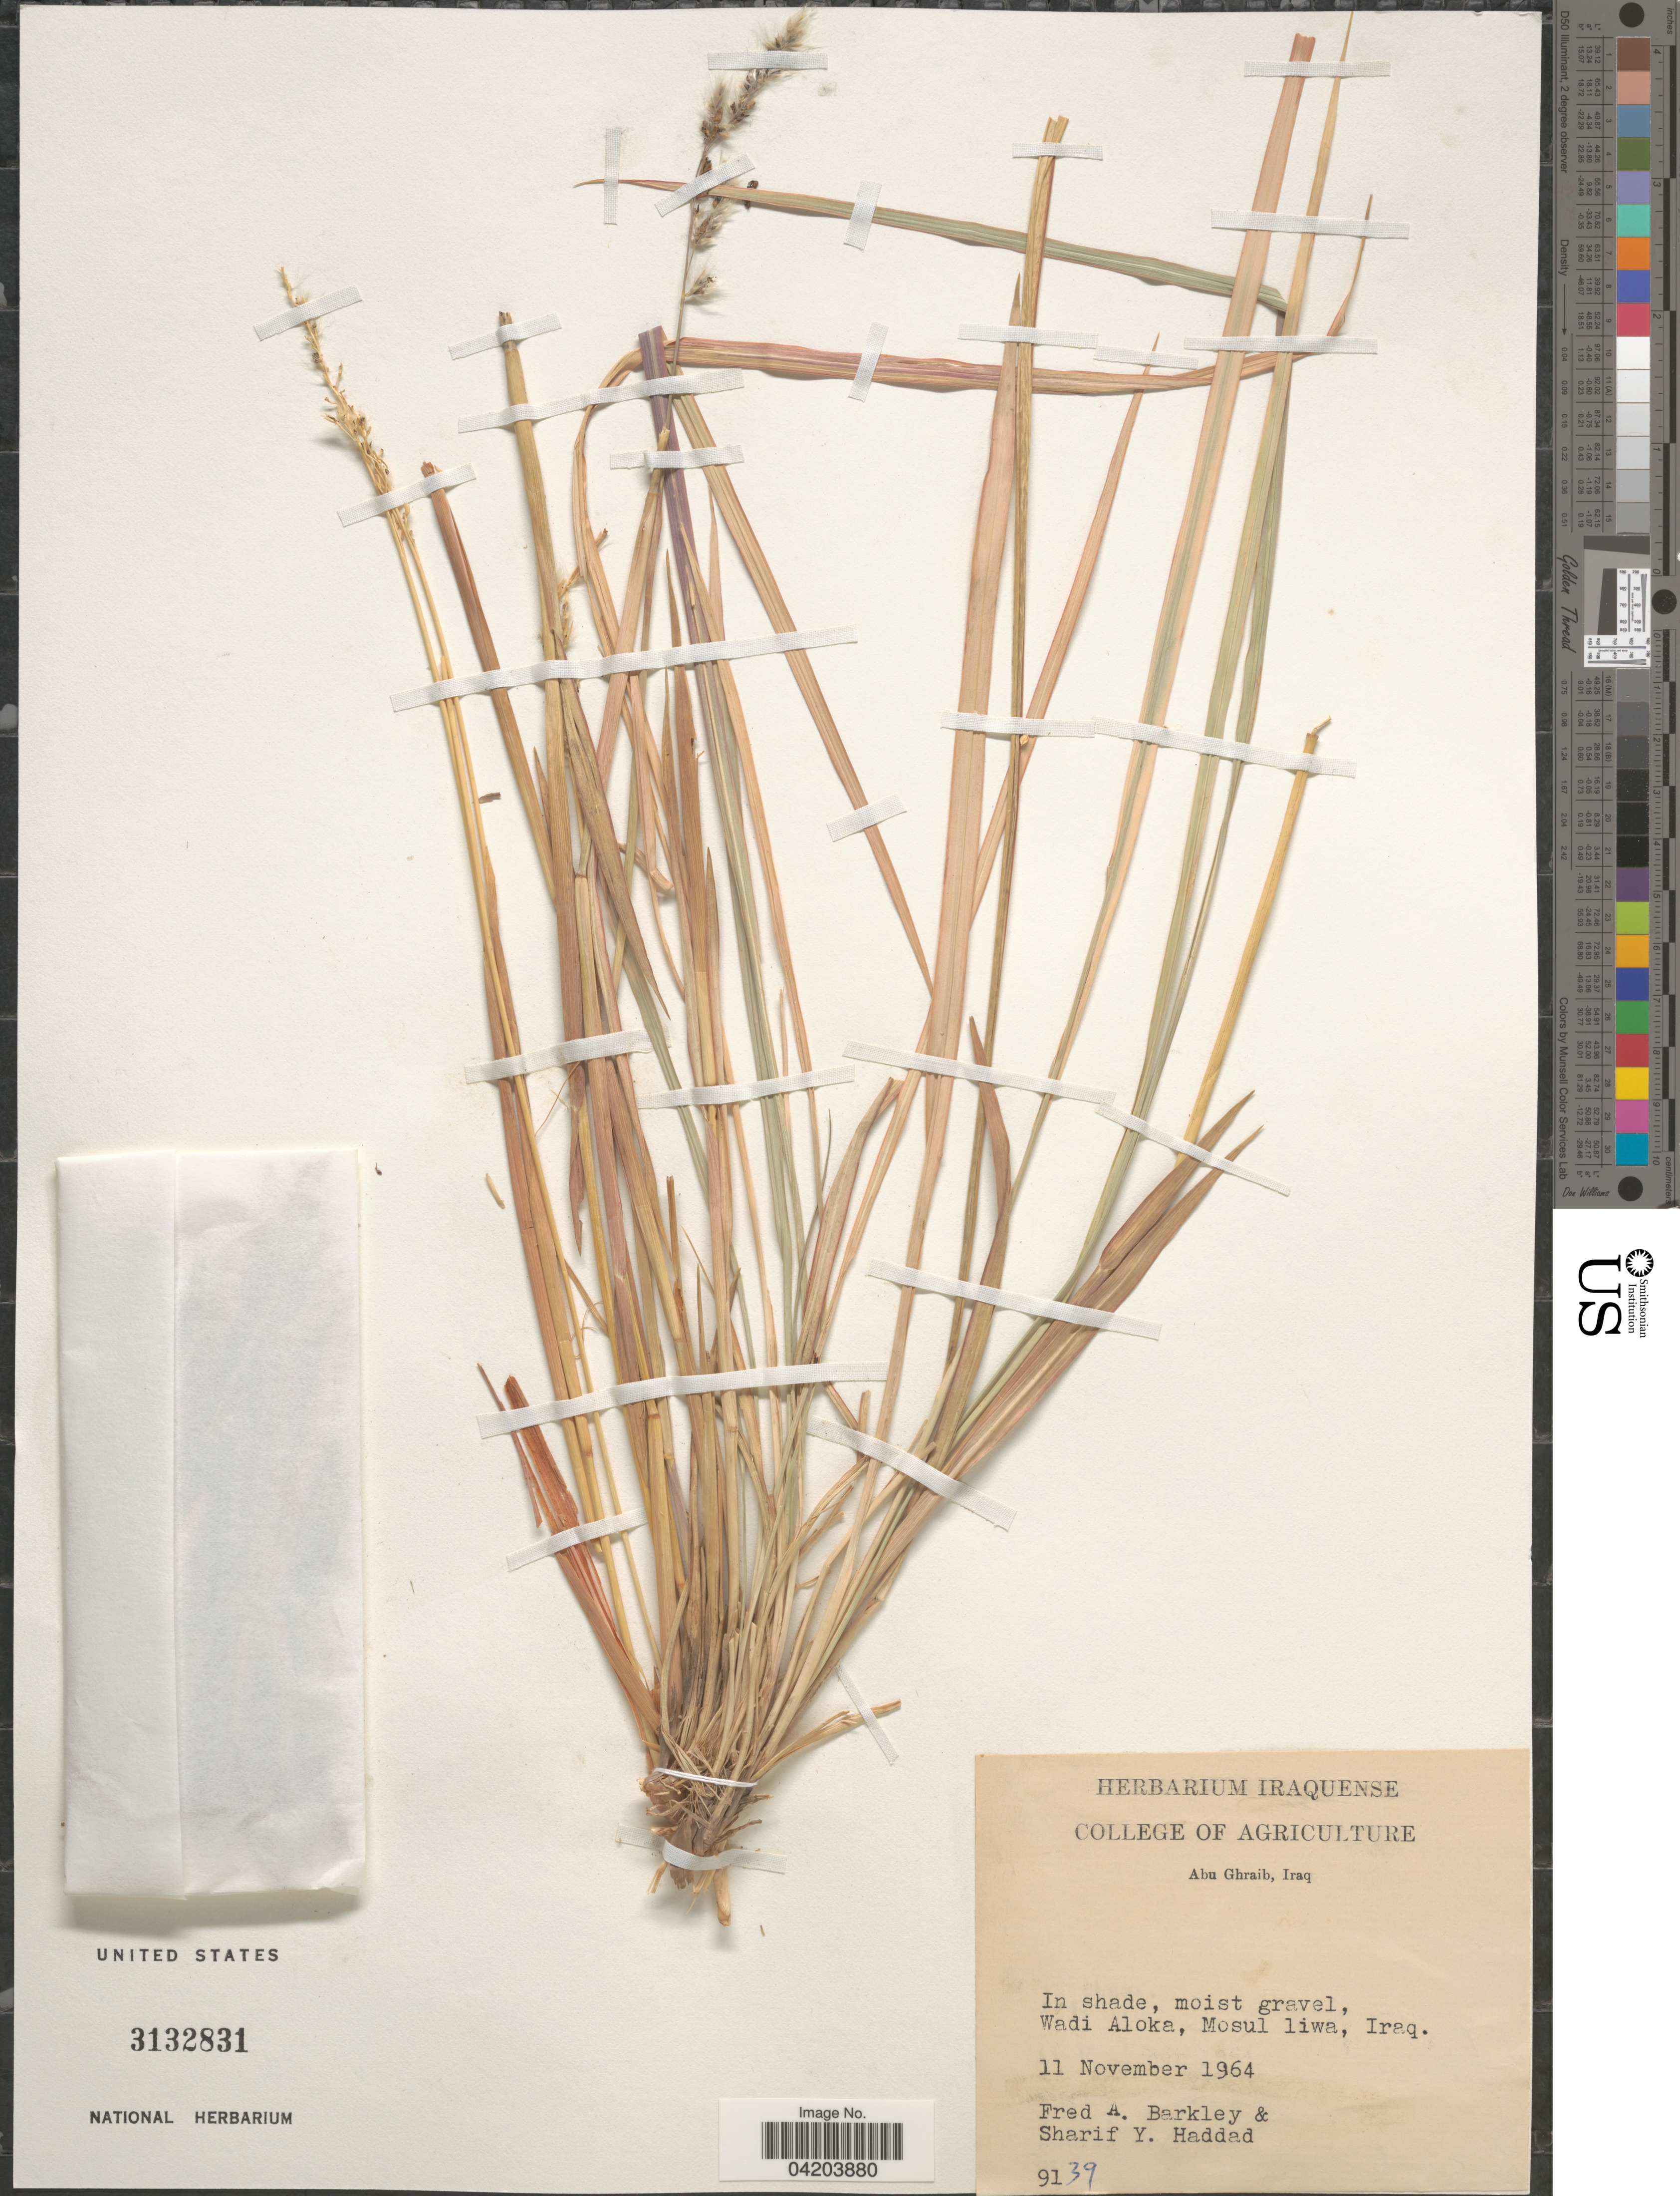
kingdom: Plantae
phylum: Tracheophyta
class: Liliopsida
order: Poales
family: Poaceae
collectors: F. A. Barkley & S. Haddad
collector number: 9139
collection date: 1964-11-11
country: Iraq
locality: In shade, moist gravel, Wadi Aloka, Mosul liwa.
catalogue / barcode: US 3132831